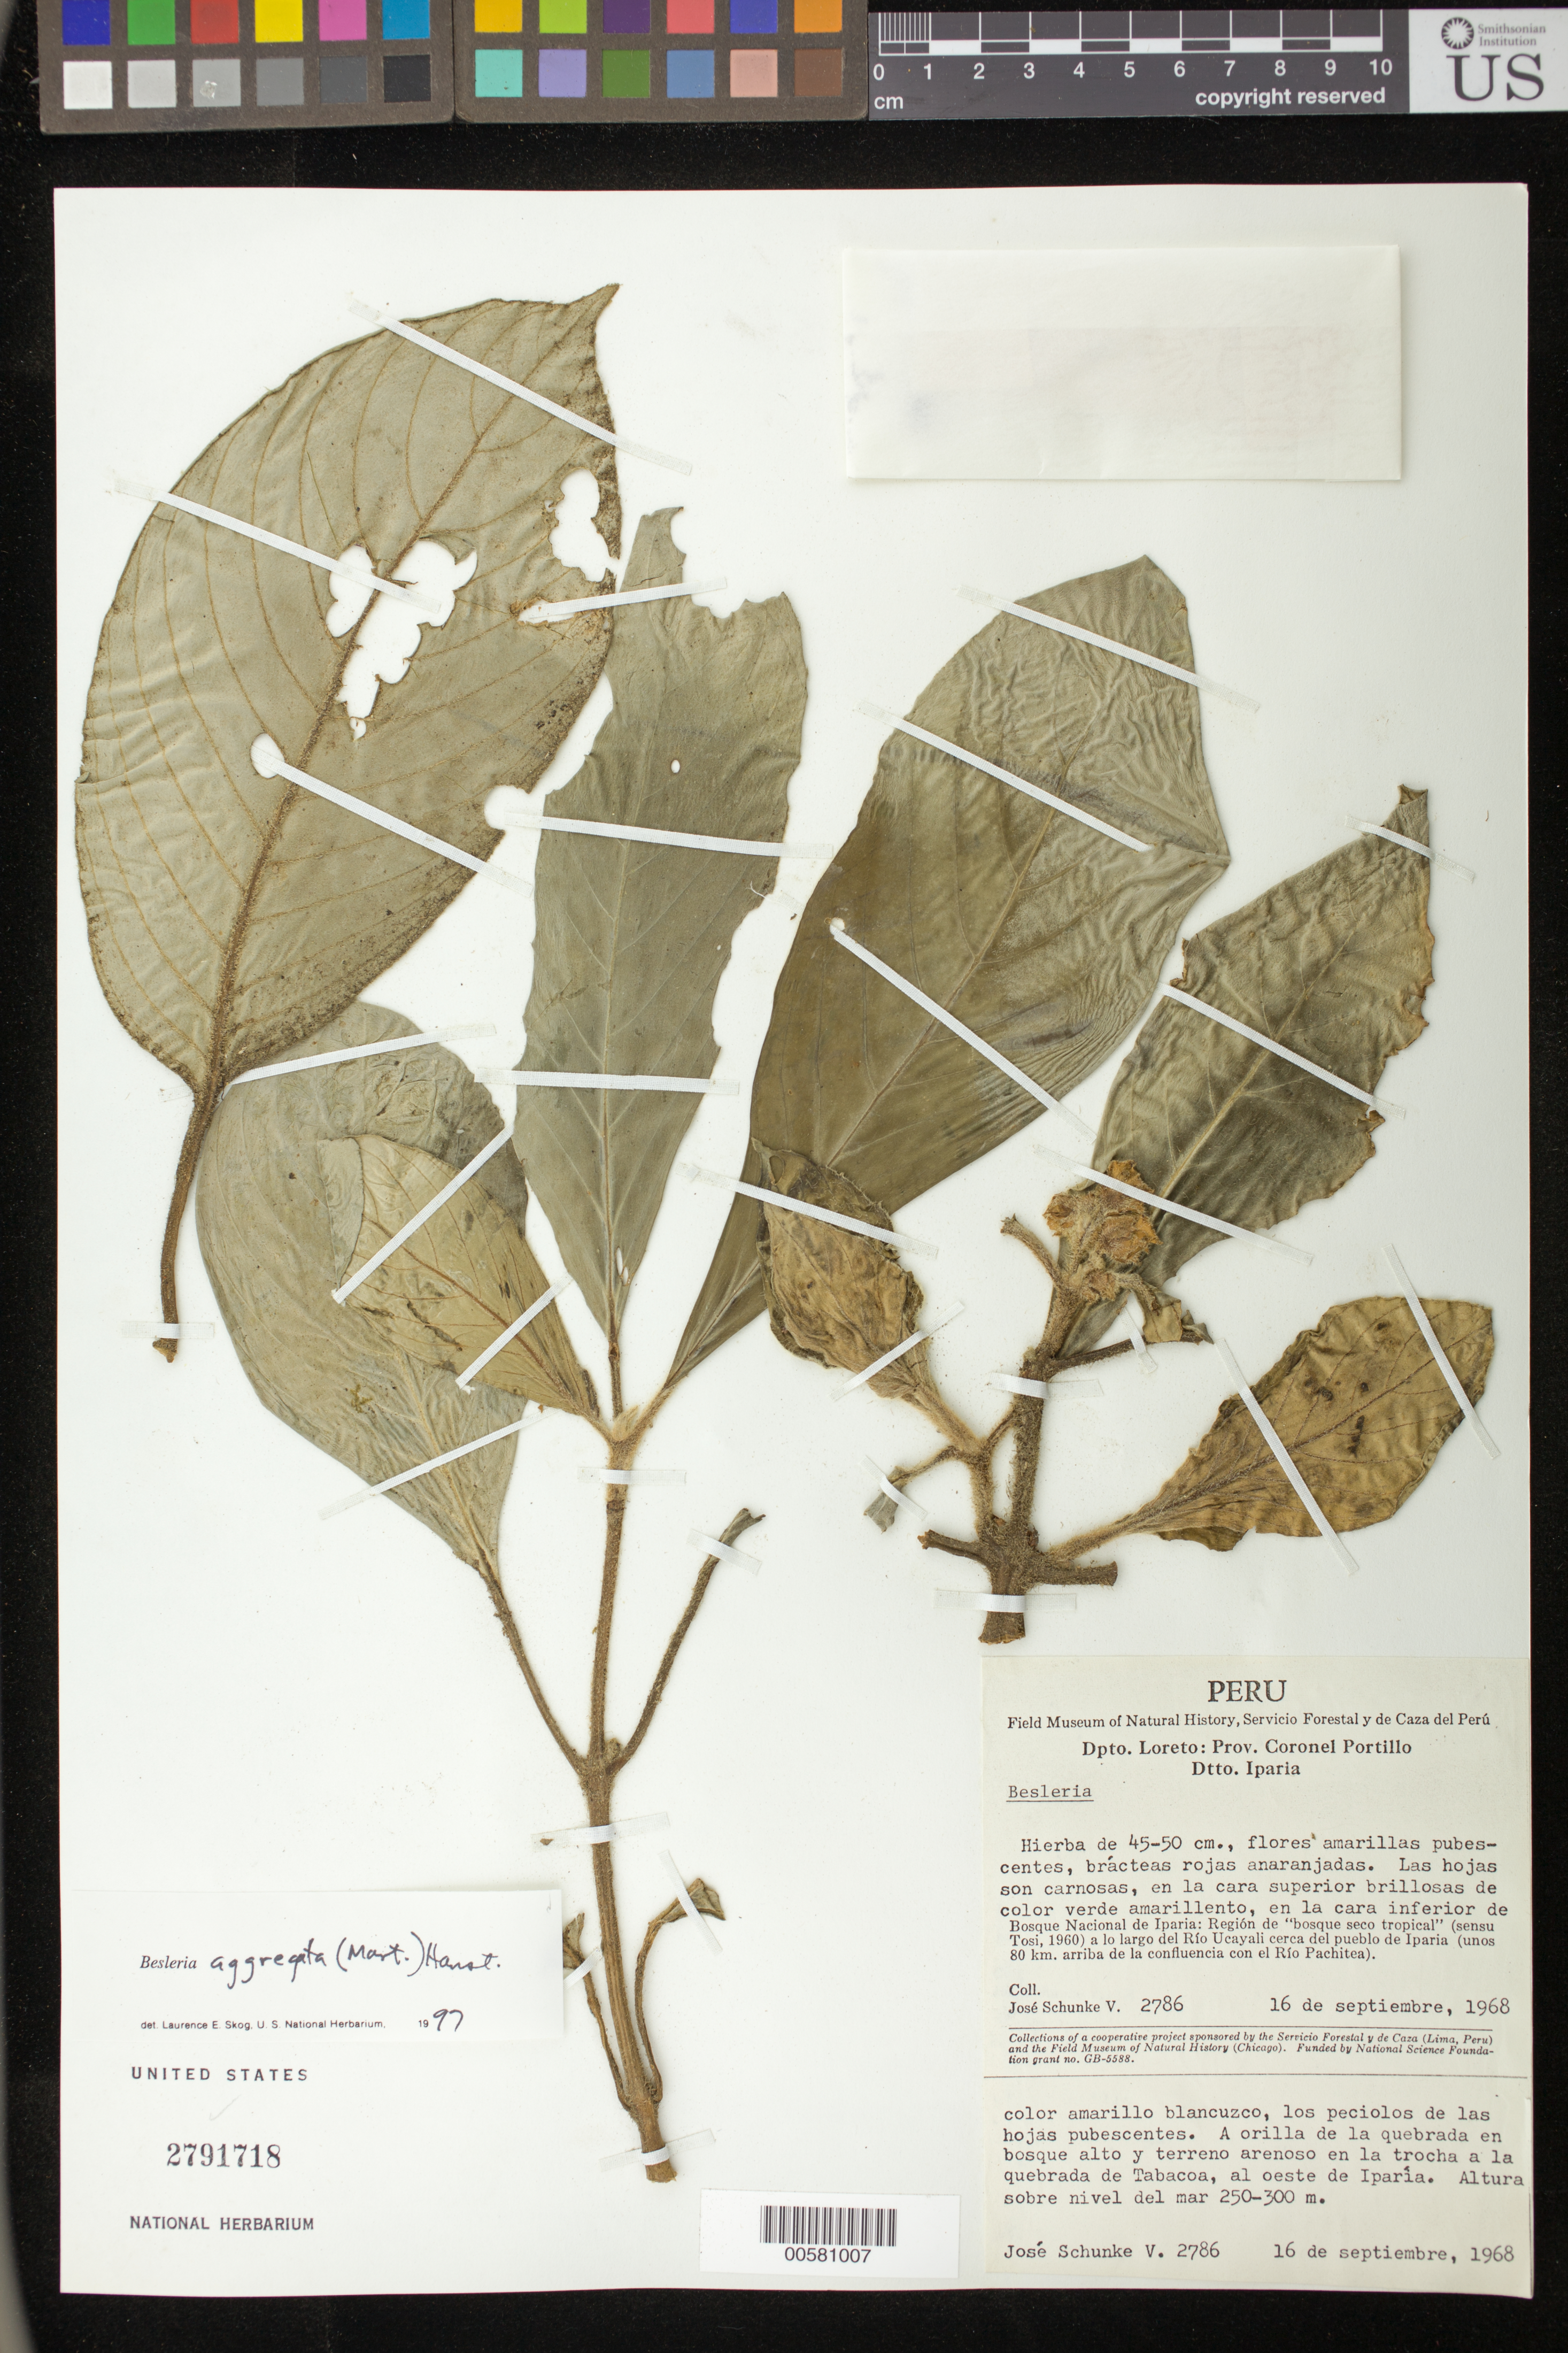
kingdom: Plantae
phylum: Tracheophyta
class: Magnoliopsida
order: Lamiales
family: Gesneriaceae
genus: Besleria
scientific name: Besleria aggregata var. aggregata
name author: (Mart.) Hanst.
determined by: Skog, Laurence E.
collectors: J. Schunke Vigo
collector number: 2786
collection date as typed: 16 Sep 1968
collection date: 1968-09-16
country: Peru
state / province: Ucayali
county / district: Coronel Portillo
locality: ("Loreto") Prov. Coronel Portillo, Dtto. Iparia; Bosque Nacional de Iparia, a lo largo del Río Ucayali cerca del pueblo de Iparia (unos 80 km arriba de la confluencia con el Río Pachitea); en la trocha a la quebrada de Tabacoa, al oeste de Iparía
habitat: Región de "bosque seco tropical" (sensu Tosi, 1960); a orilla de la quebrada en bosque alto y terreno arenoso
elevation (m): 250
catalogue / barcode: US 2791718